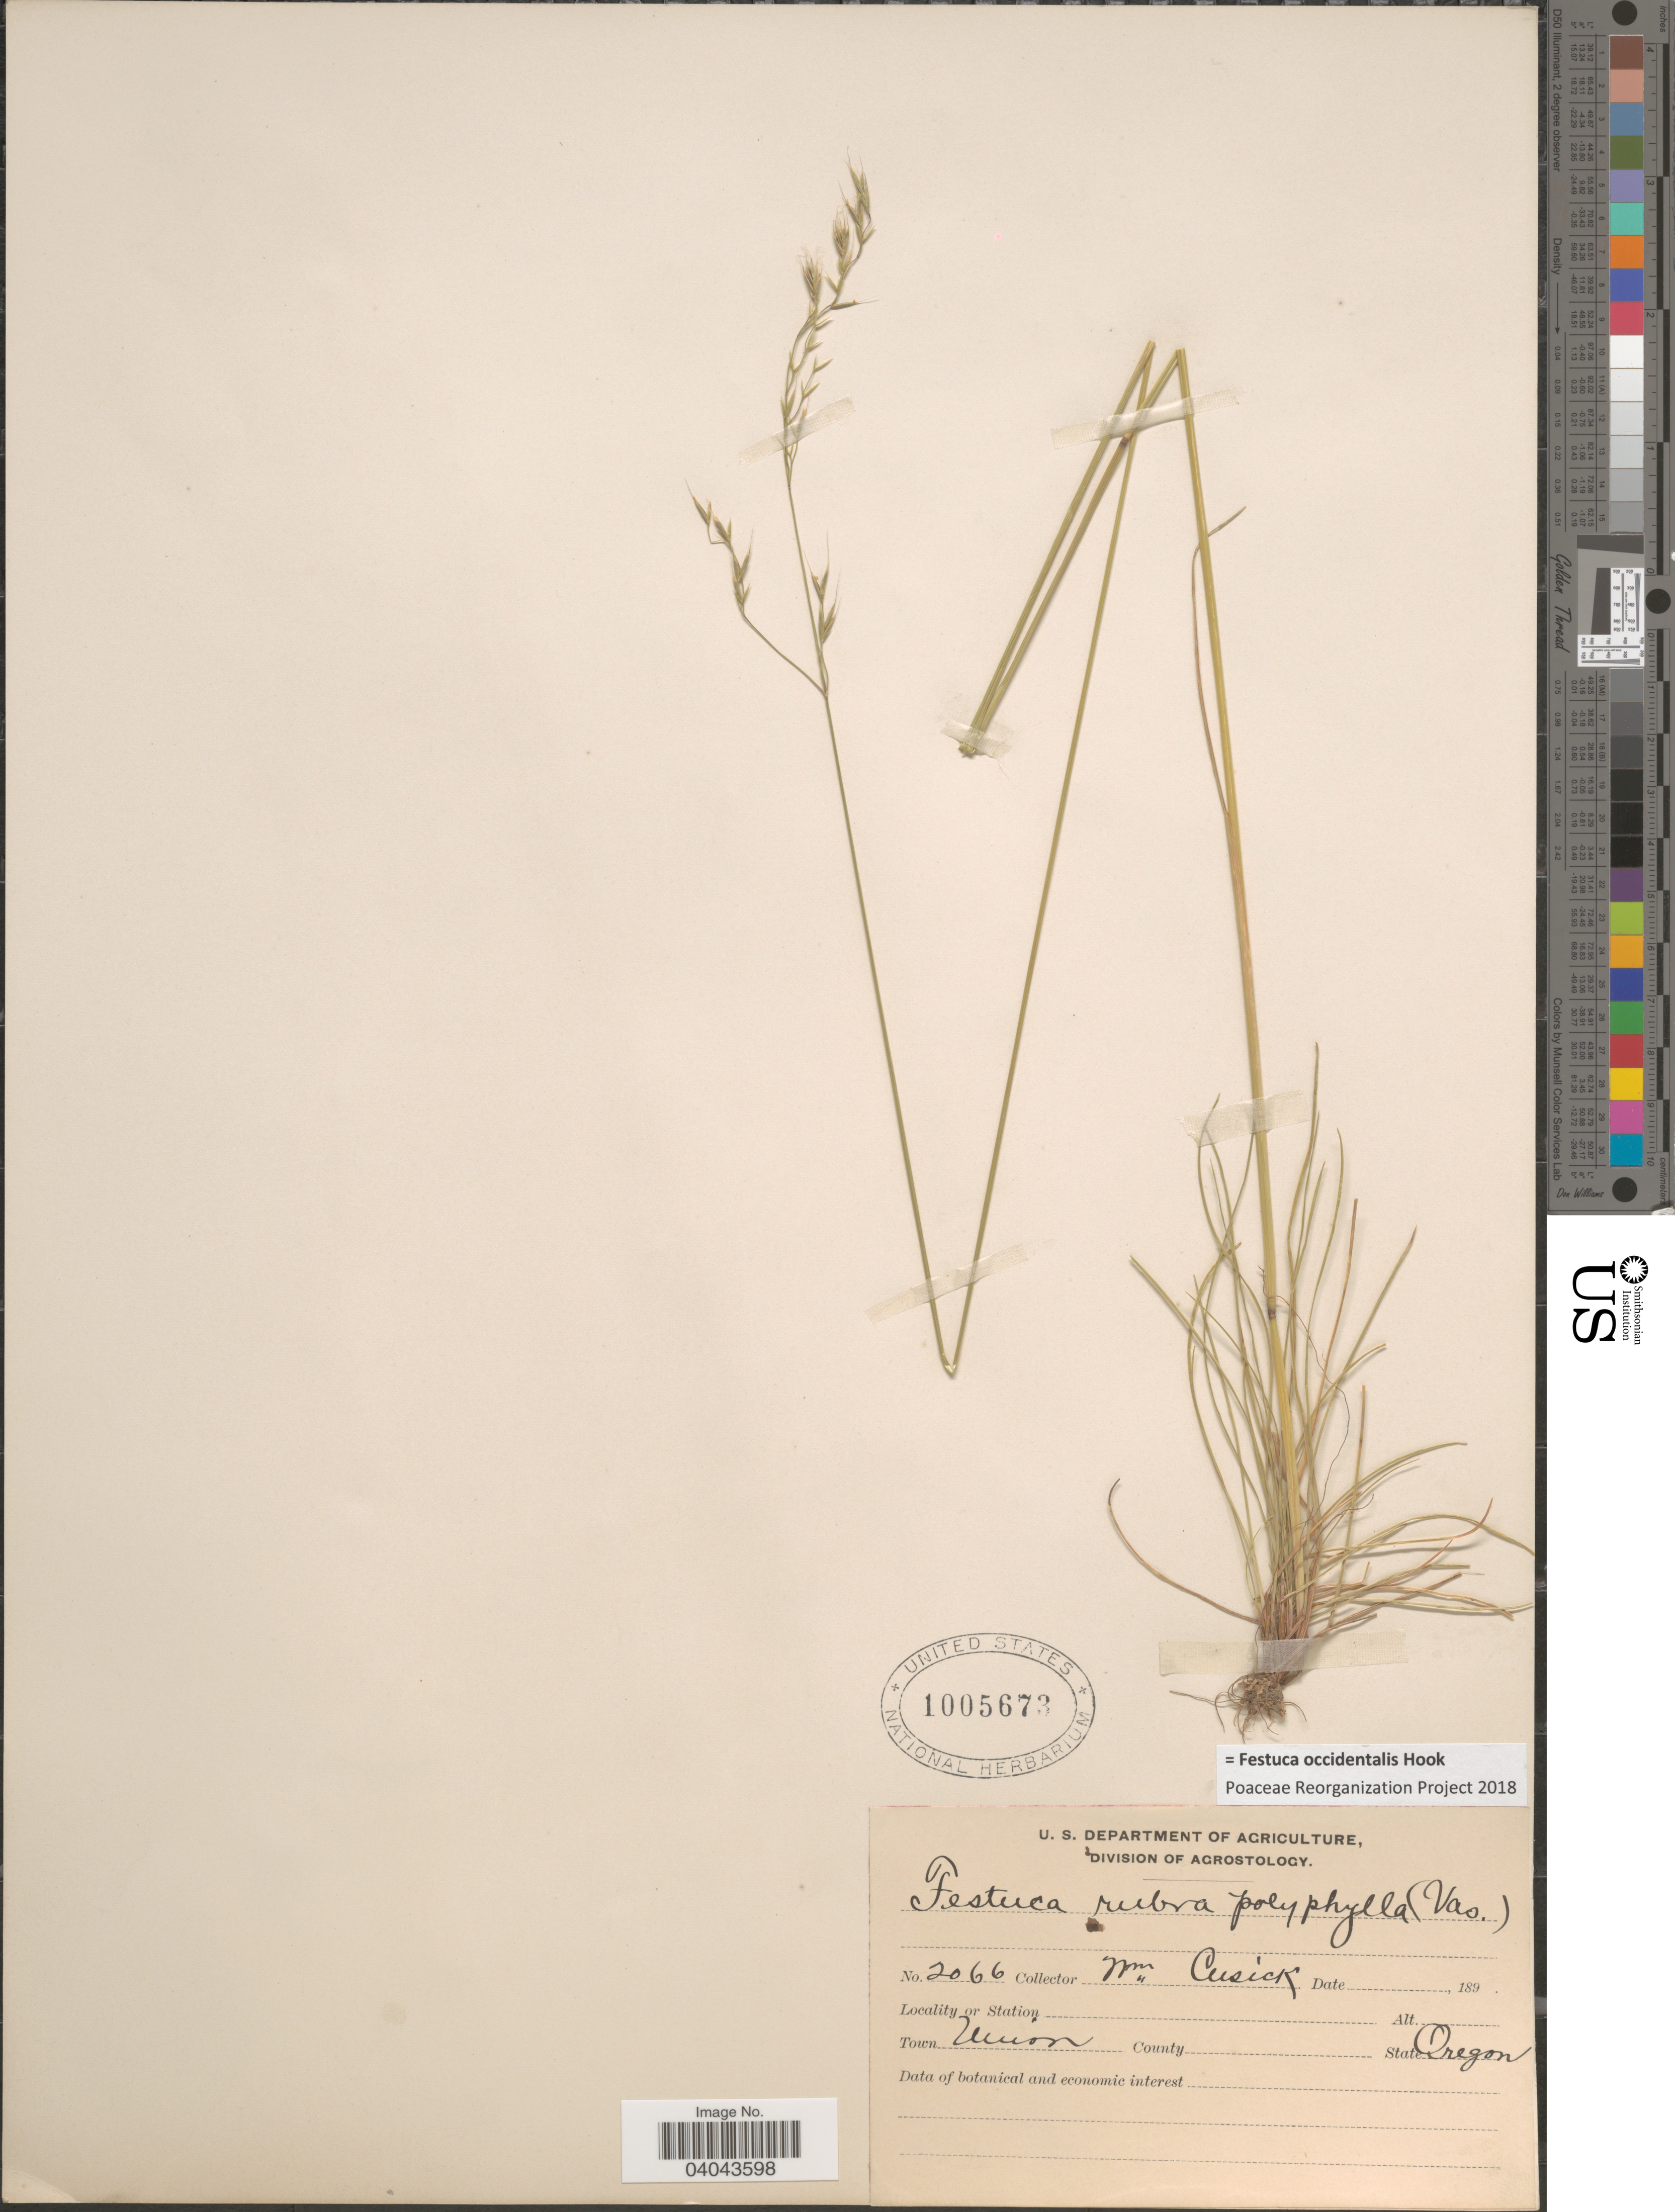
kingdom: Plantae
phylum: Tracheophyta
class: Liliopsida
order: Poales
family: Poaceae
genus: Festuca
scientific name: Festuca occidentalis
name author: Hook.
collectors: W. C. Cusick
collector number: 2066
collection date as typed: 189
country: United States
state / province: Oregon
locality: Town Union.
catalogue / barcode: US 1005673